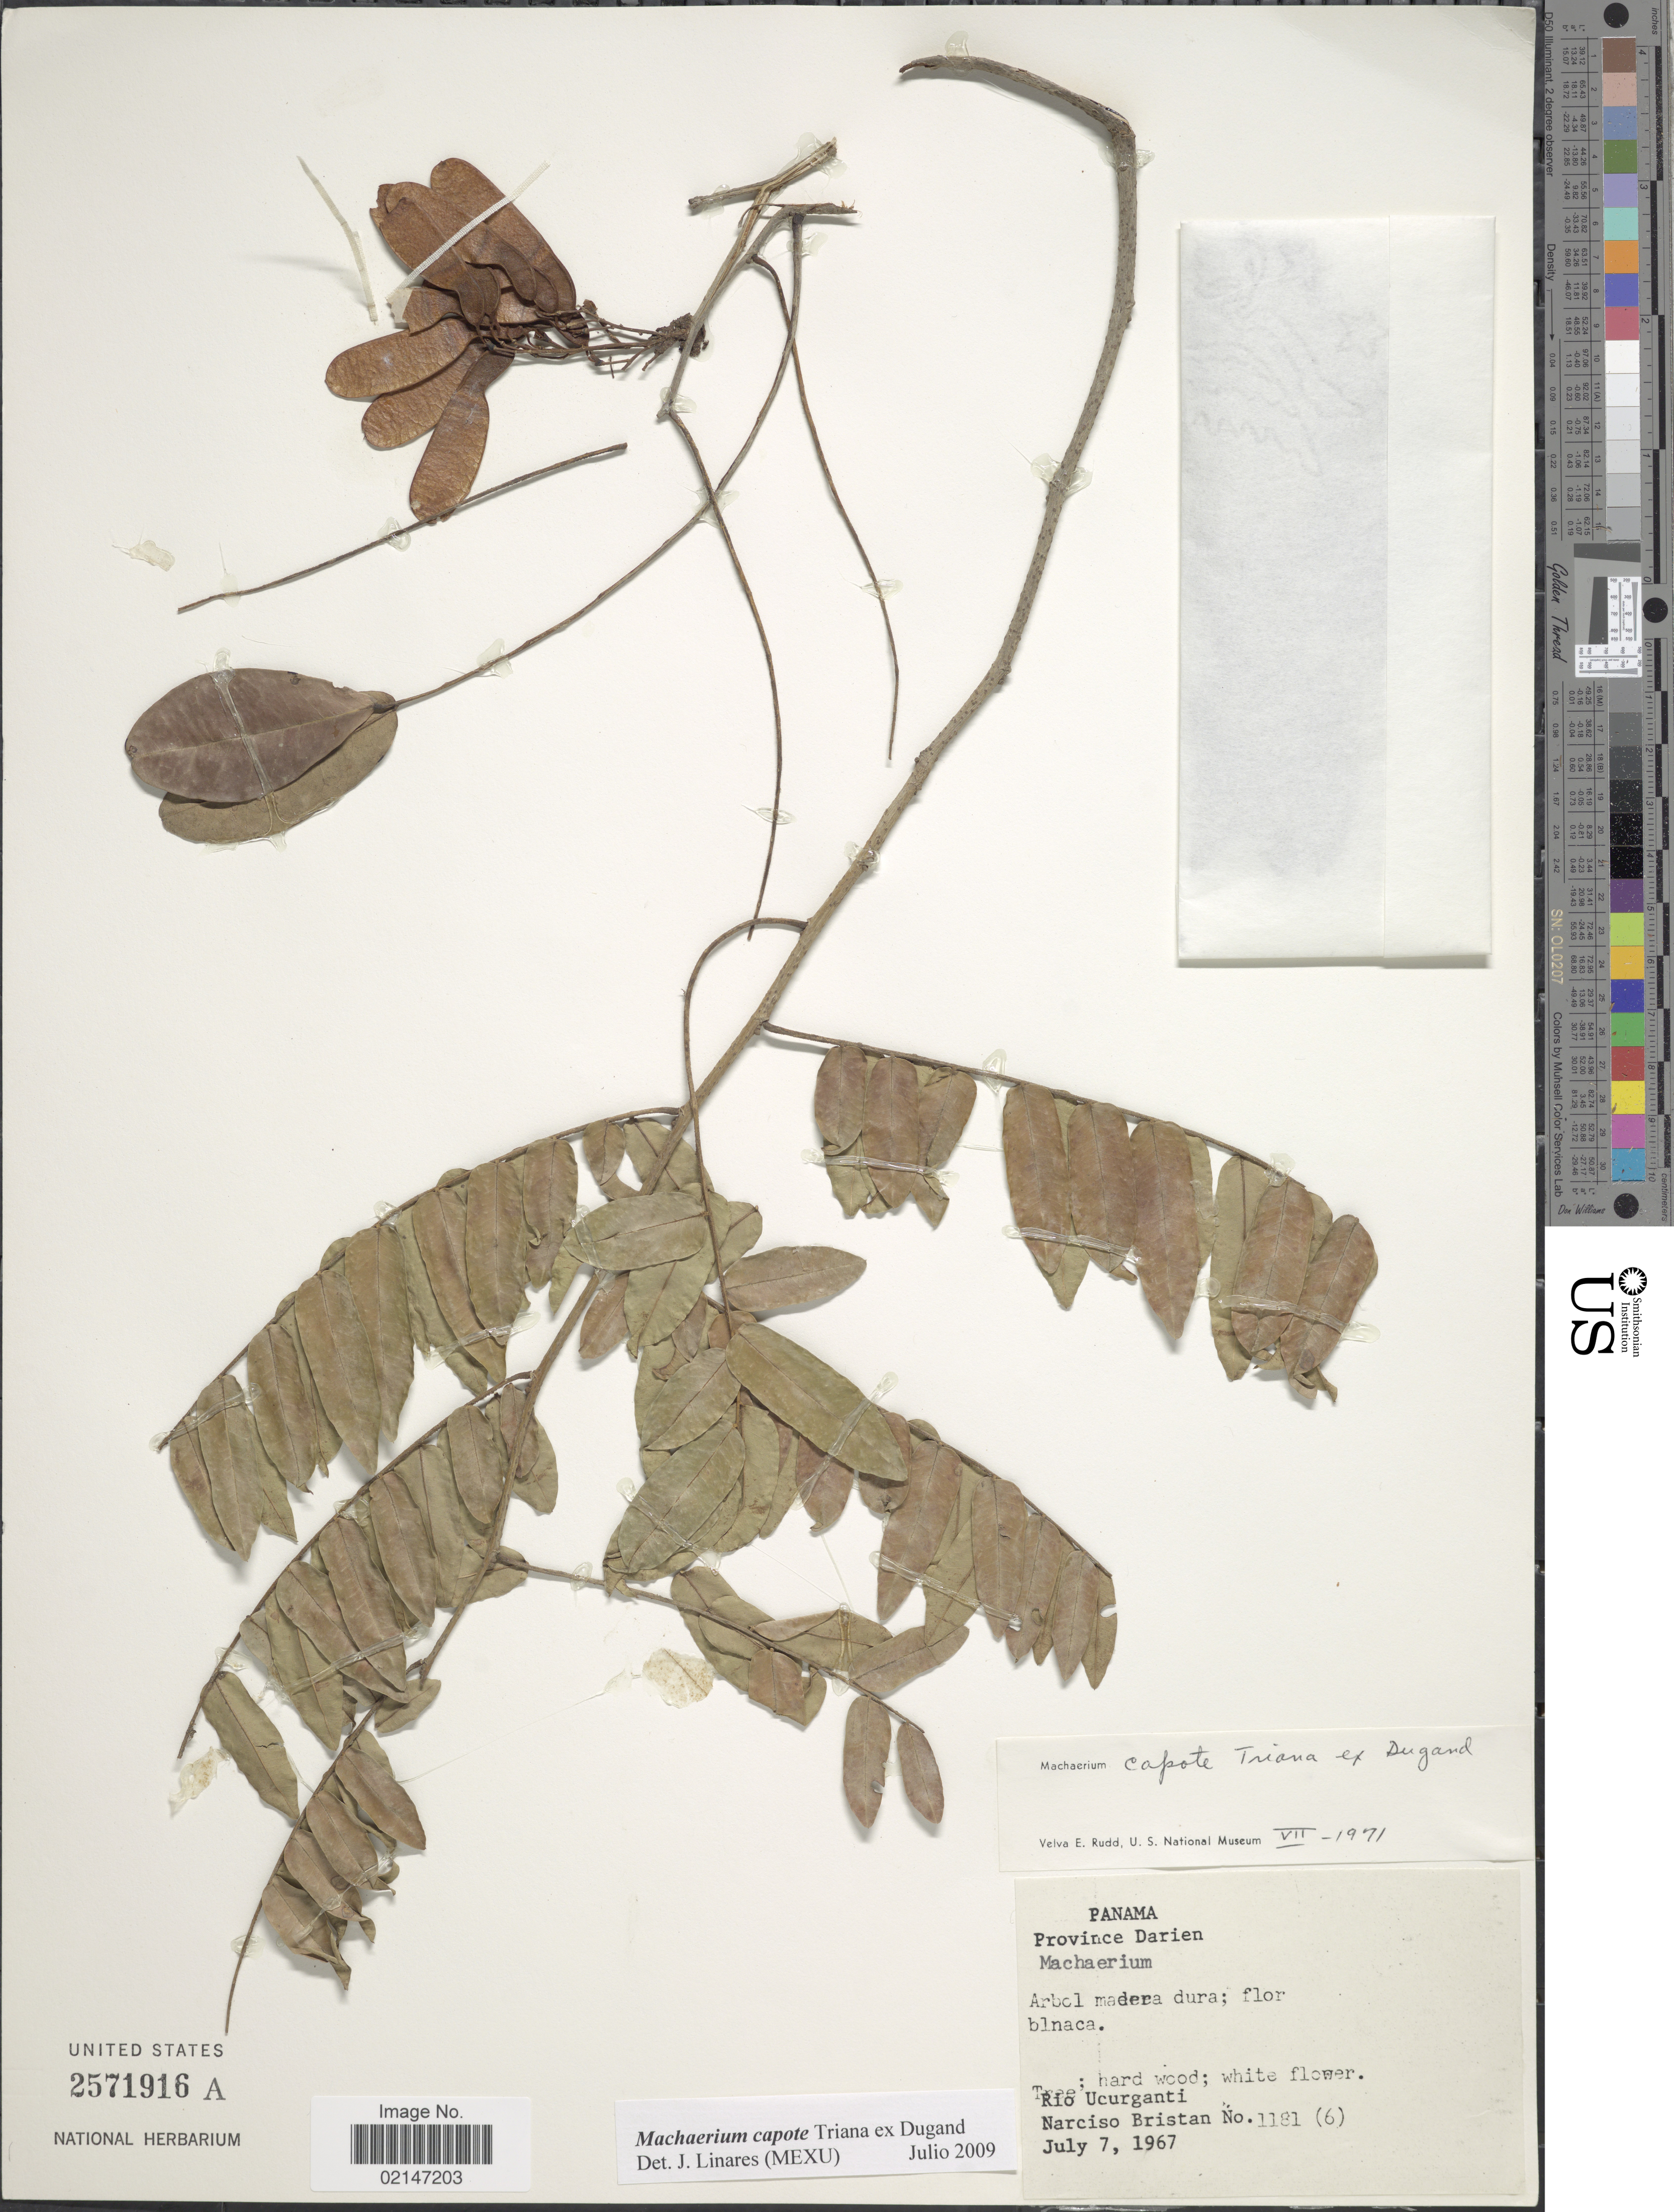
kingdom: Plantae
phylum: Tracheophyta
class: Magnoliopsida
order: Fabales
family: Fabaceae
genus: Machaerium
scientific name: Machaerium capote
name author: Triana ex Dugand G.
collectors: N. Bristan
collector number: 1181 (6)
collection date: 1967-07-07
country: Panama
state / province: Darién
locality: Rio Ucurganti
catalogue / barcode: US 2571916A